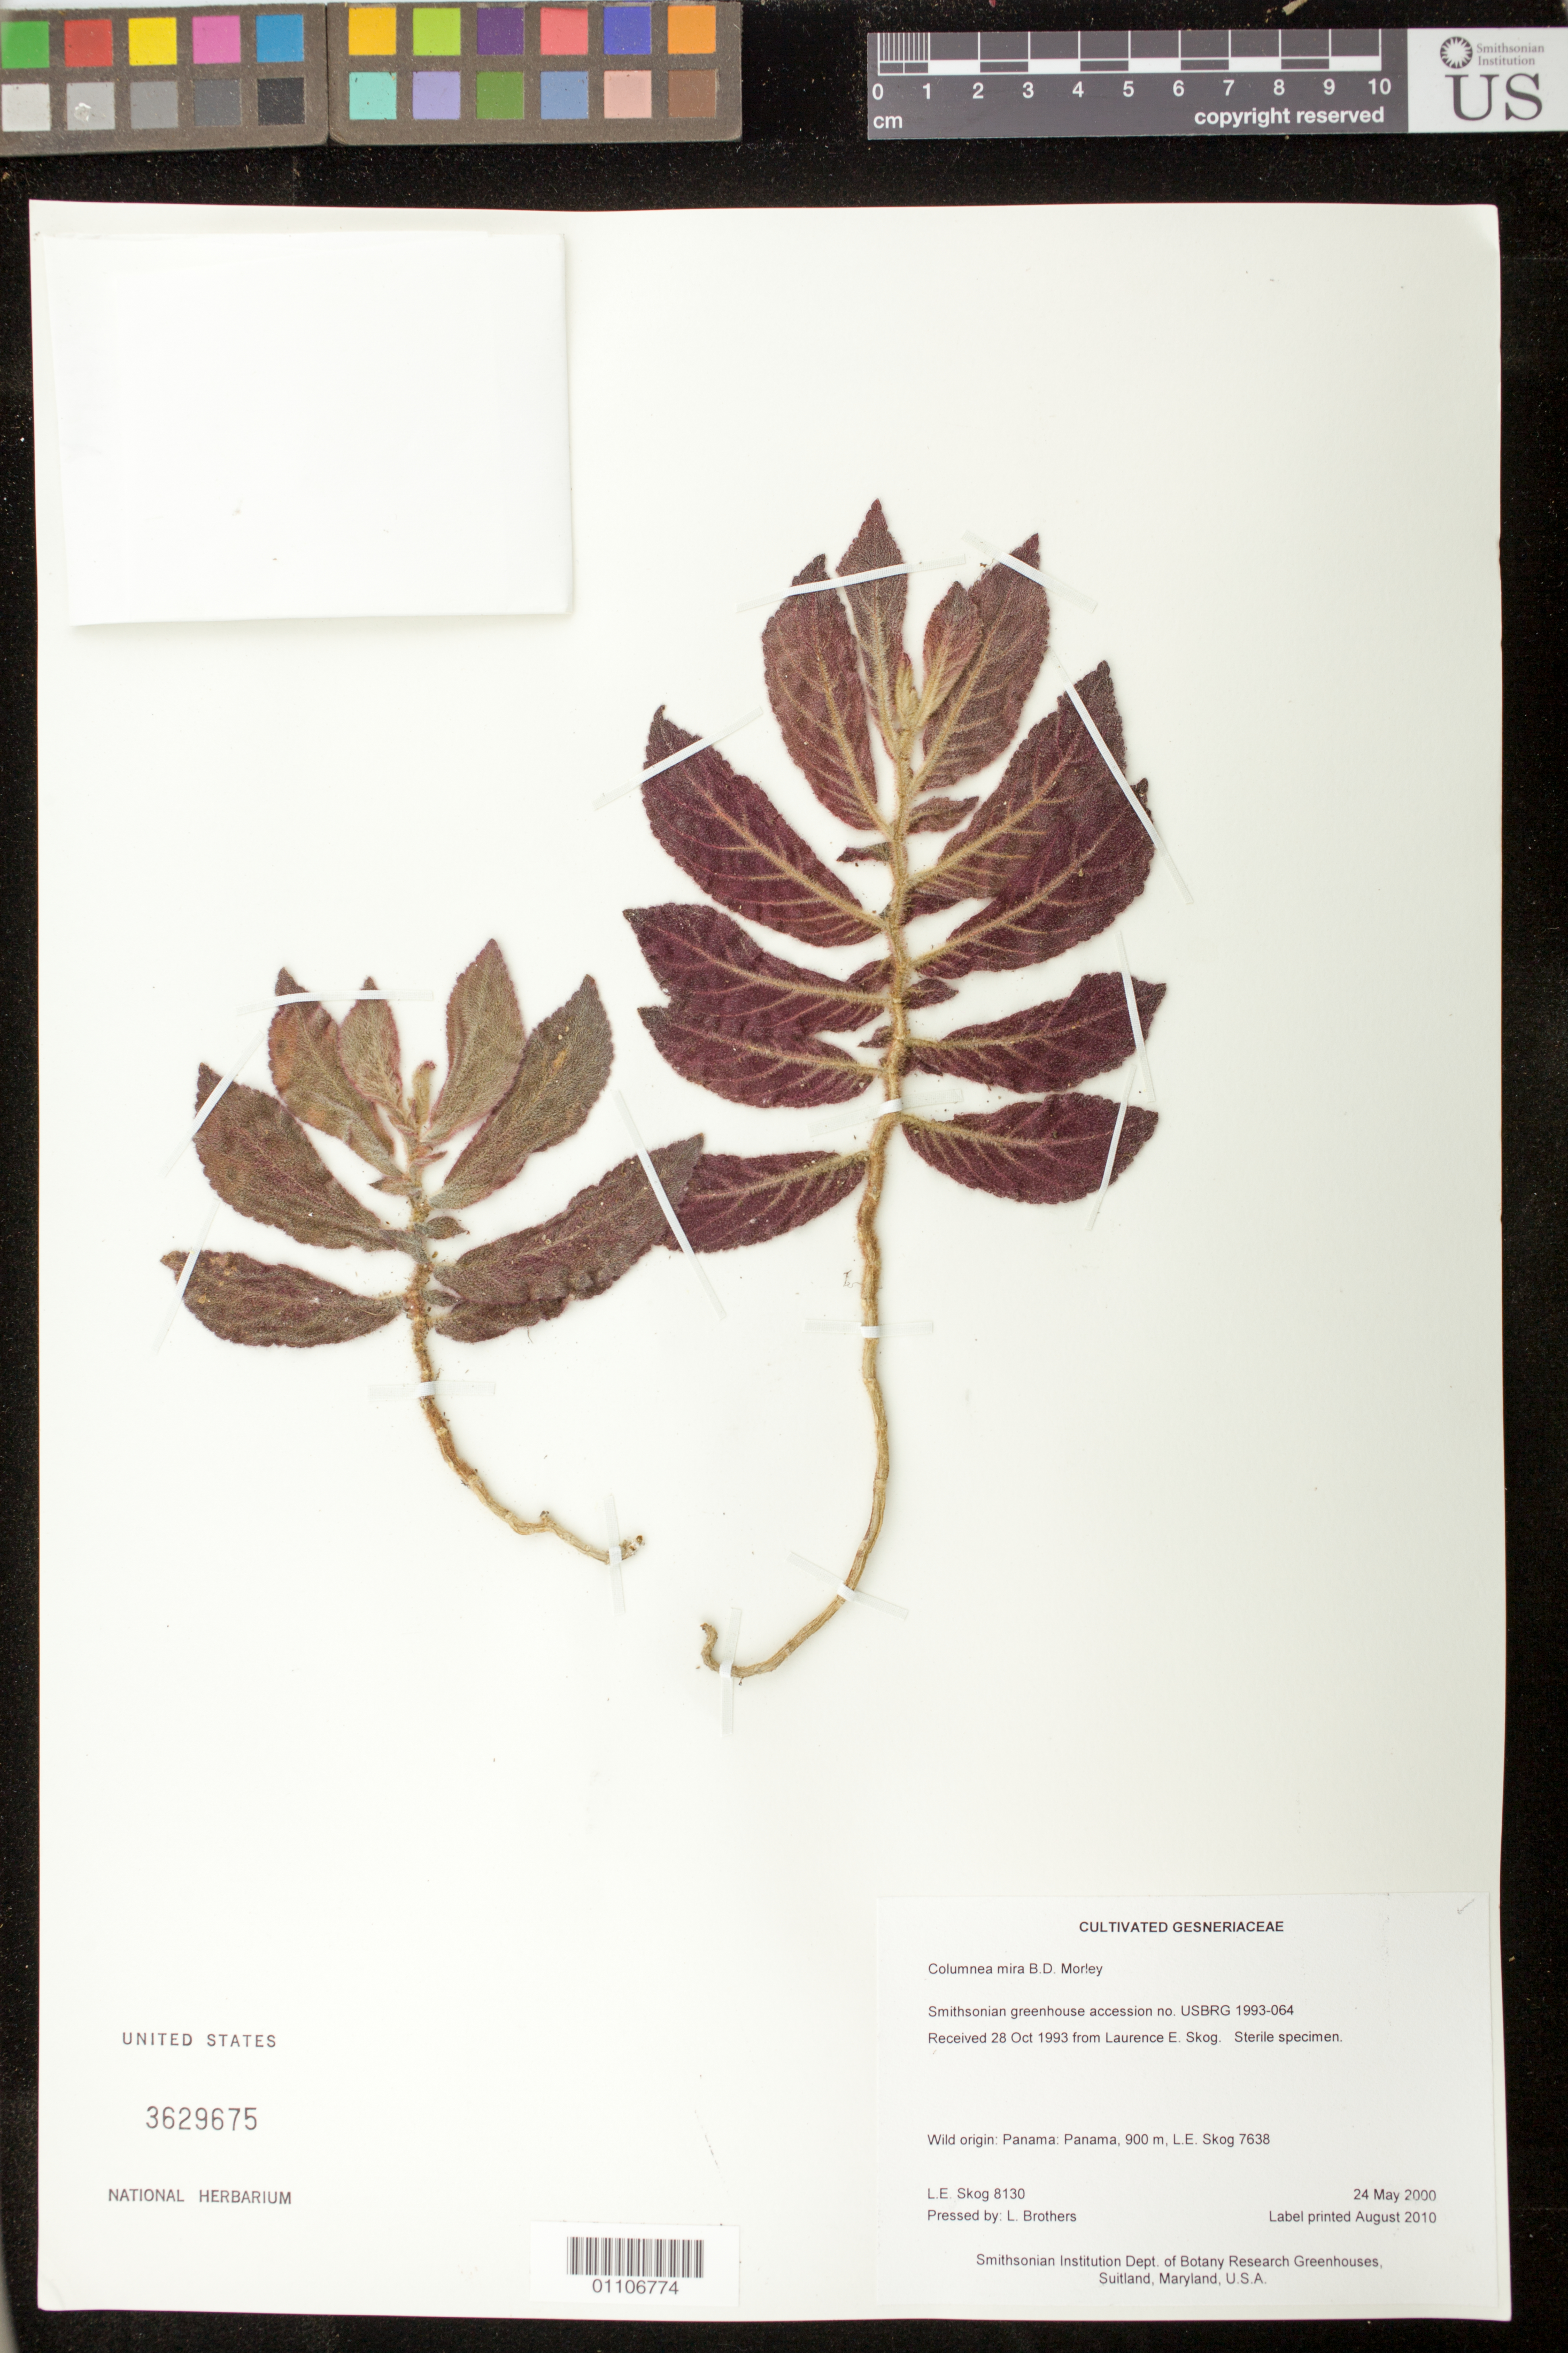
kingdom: Plantae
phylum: Tracheophyta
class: Magnoliopsida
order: Lamiales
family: Gesneriaceae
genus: Columnea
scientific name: Columnea mira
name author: B.D. Morley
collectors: L. E. Skog & L. Brothers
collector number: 8130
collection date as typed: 24 May 2000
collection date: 2000-05-24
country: Panama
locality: Smithsonian Institution Dept. of Botany Research Greenhouses, Suitland, Maryland, U.S.A.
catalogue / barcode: US 3629675